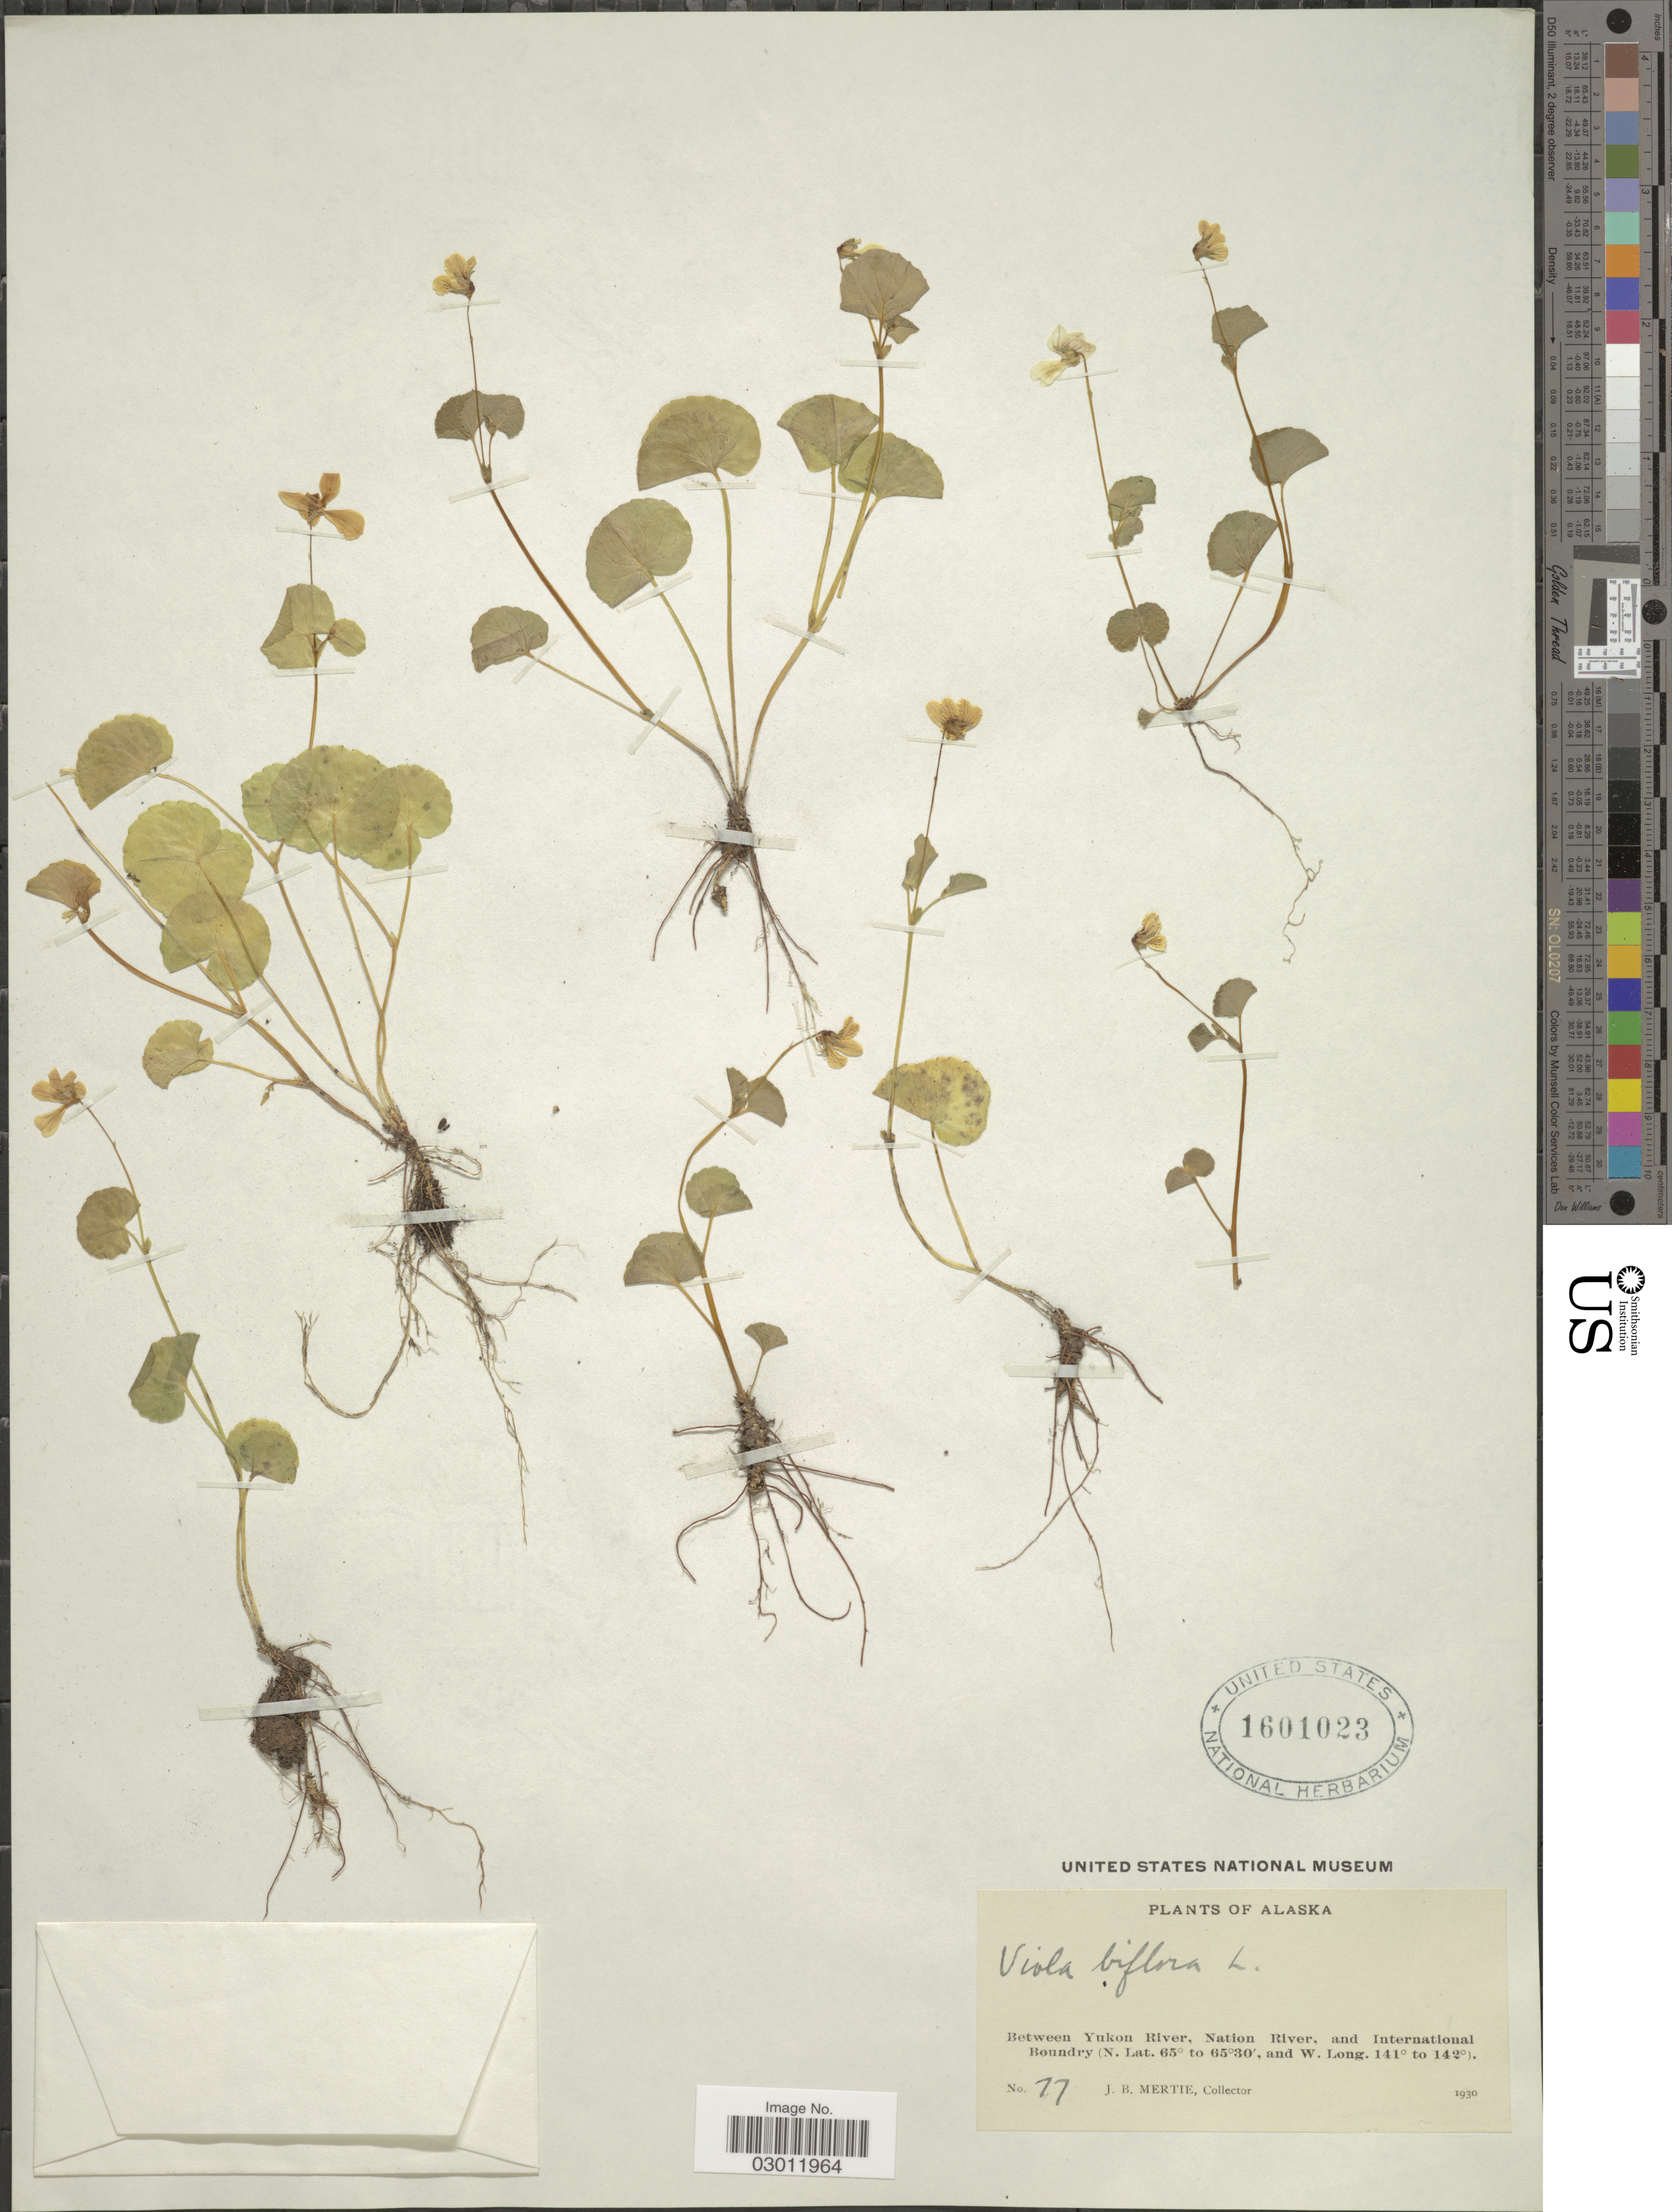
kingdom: Plantae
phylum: Tracheophyta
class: Magnoliopsida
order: Malpighiales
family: Violaceae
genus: Viola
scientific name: Viola biflora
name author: L.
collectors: J. Mertie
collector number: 77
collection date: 1930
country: United States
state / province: Alaska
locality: Between Yukon River, Nation River, and International Boundary.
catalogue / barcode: US 1601023